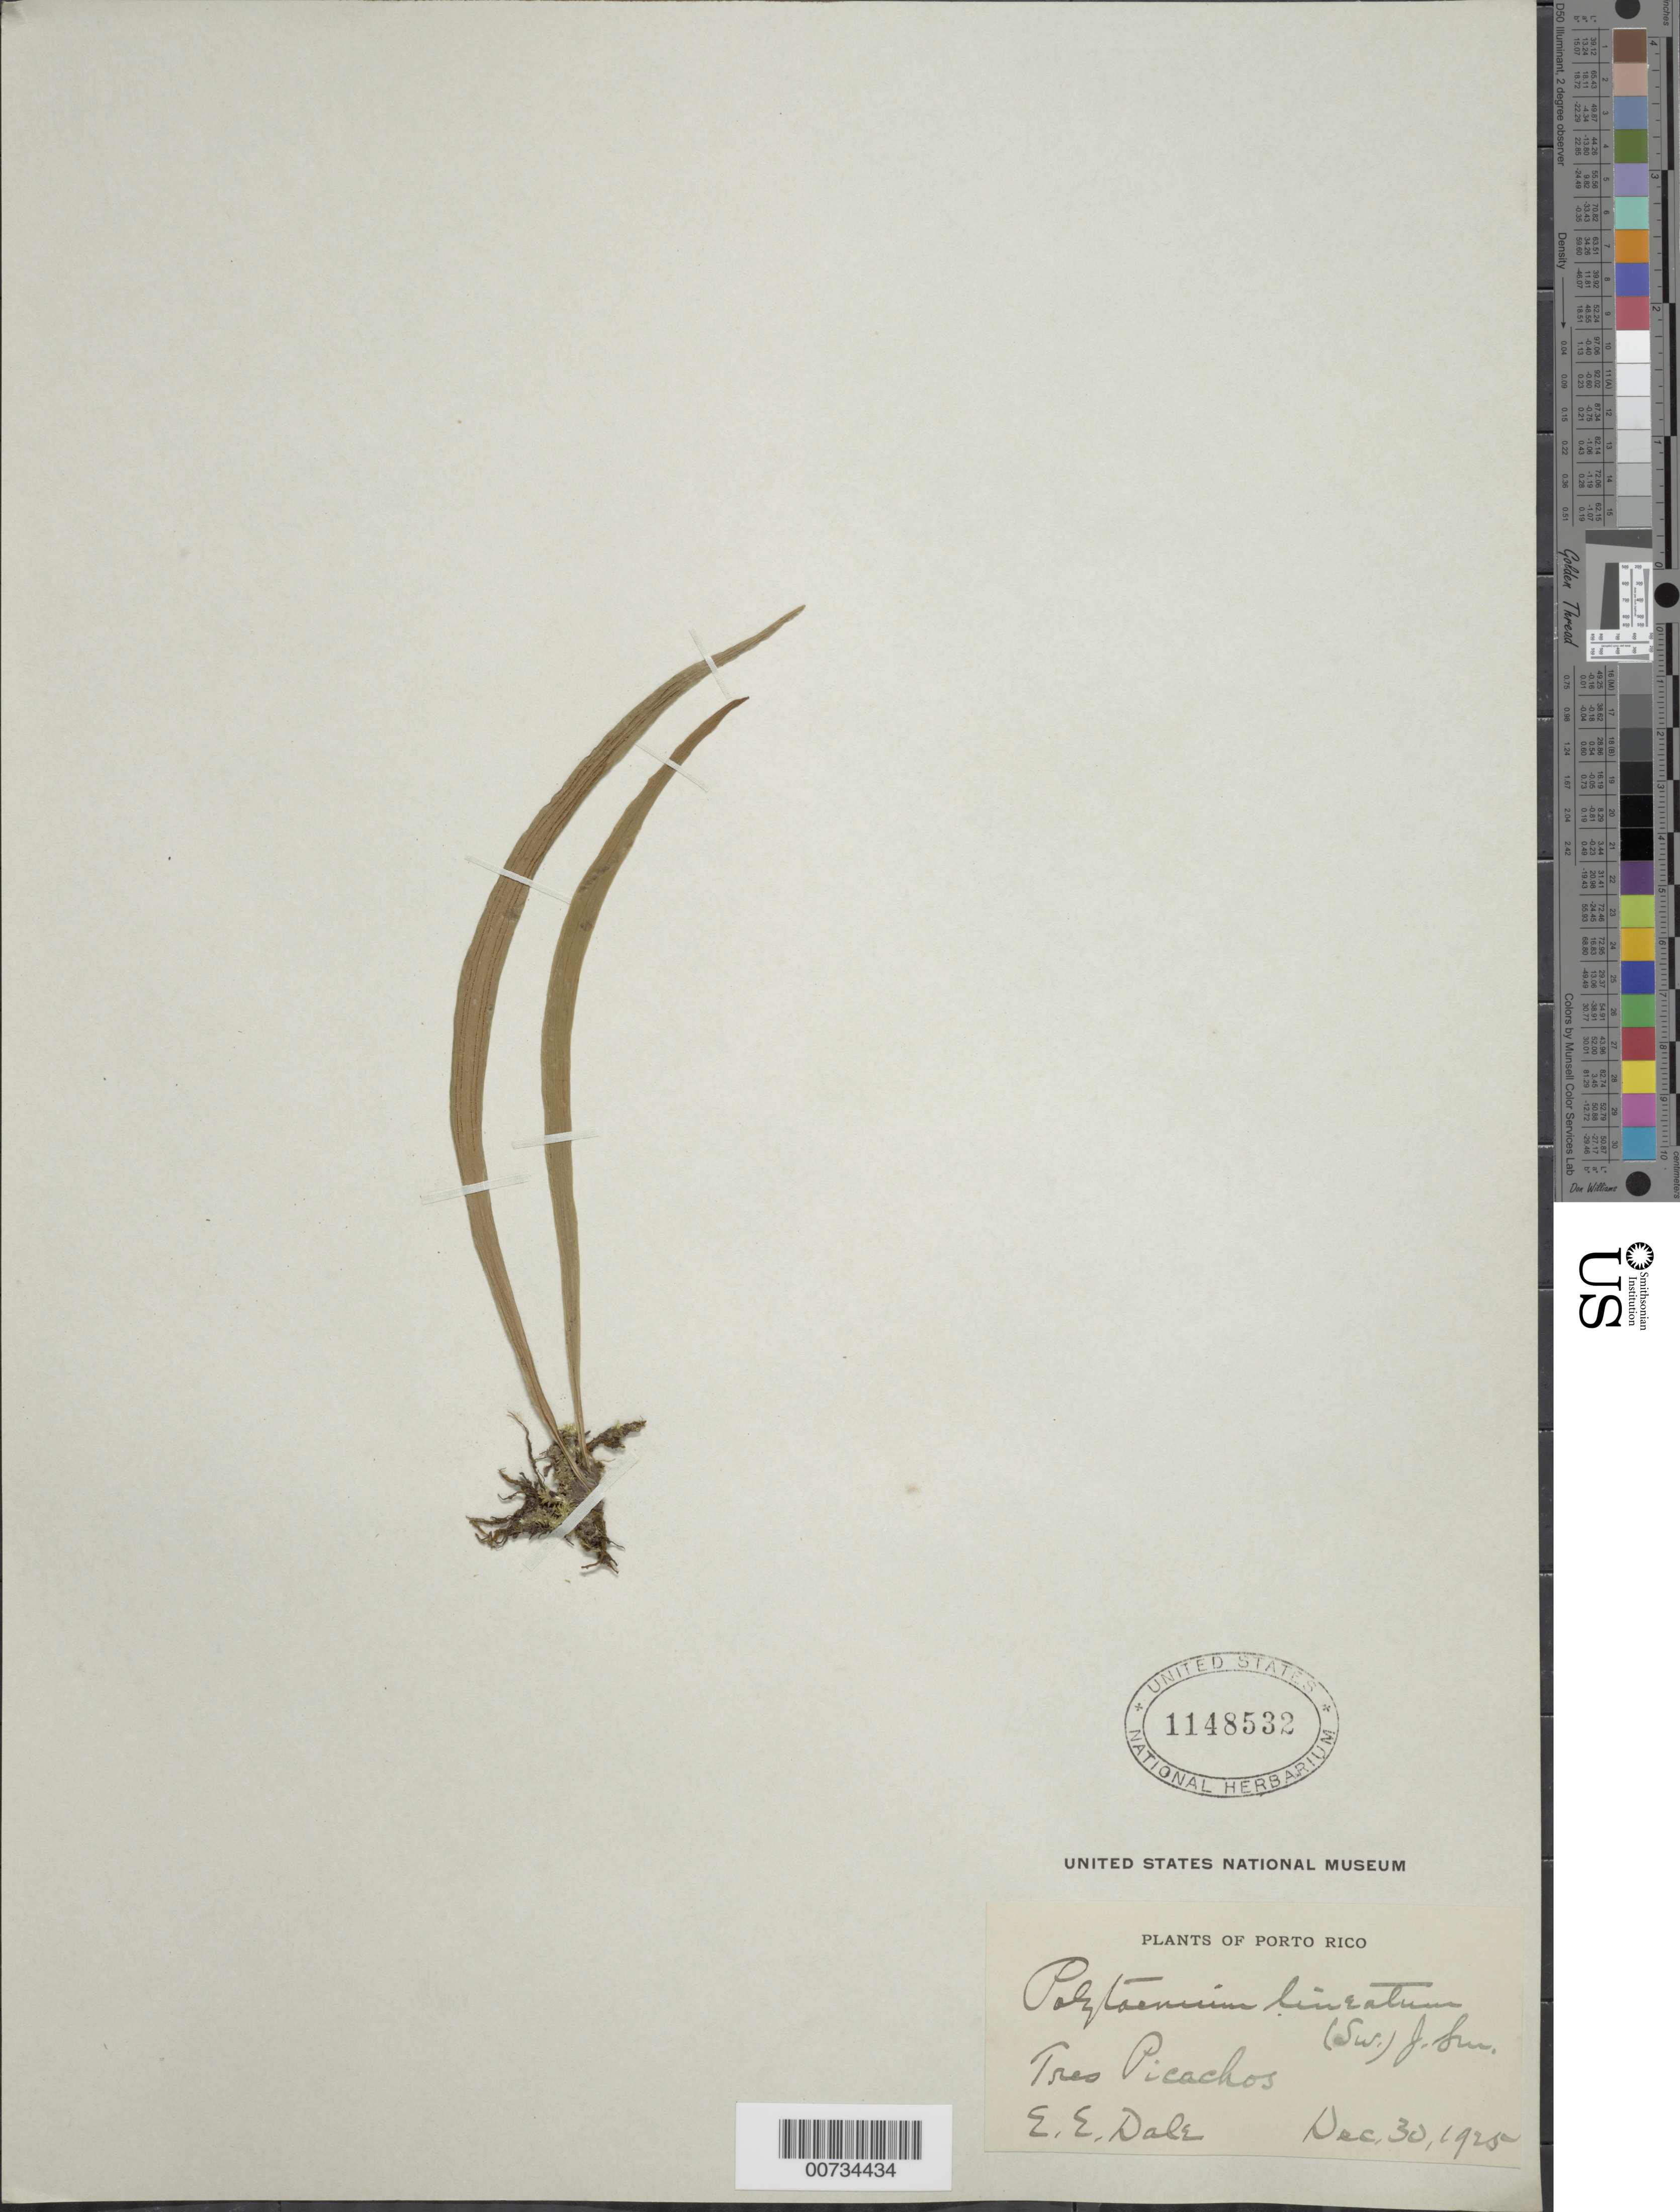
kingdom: Plantae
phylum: Tracheophyta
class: Polypodiopsida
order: Polypodiales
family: Pteridaceae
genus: Polytaenium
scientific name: Polytaenium lineatum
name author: (Sw.) J. Sm.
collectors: E. Dale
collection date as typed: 30 Dec 1925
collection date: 1925-12-30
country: Puerto Rico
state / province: Jayuya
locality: Tres Picachos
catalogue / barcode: US 1148532